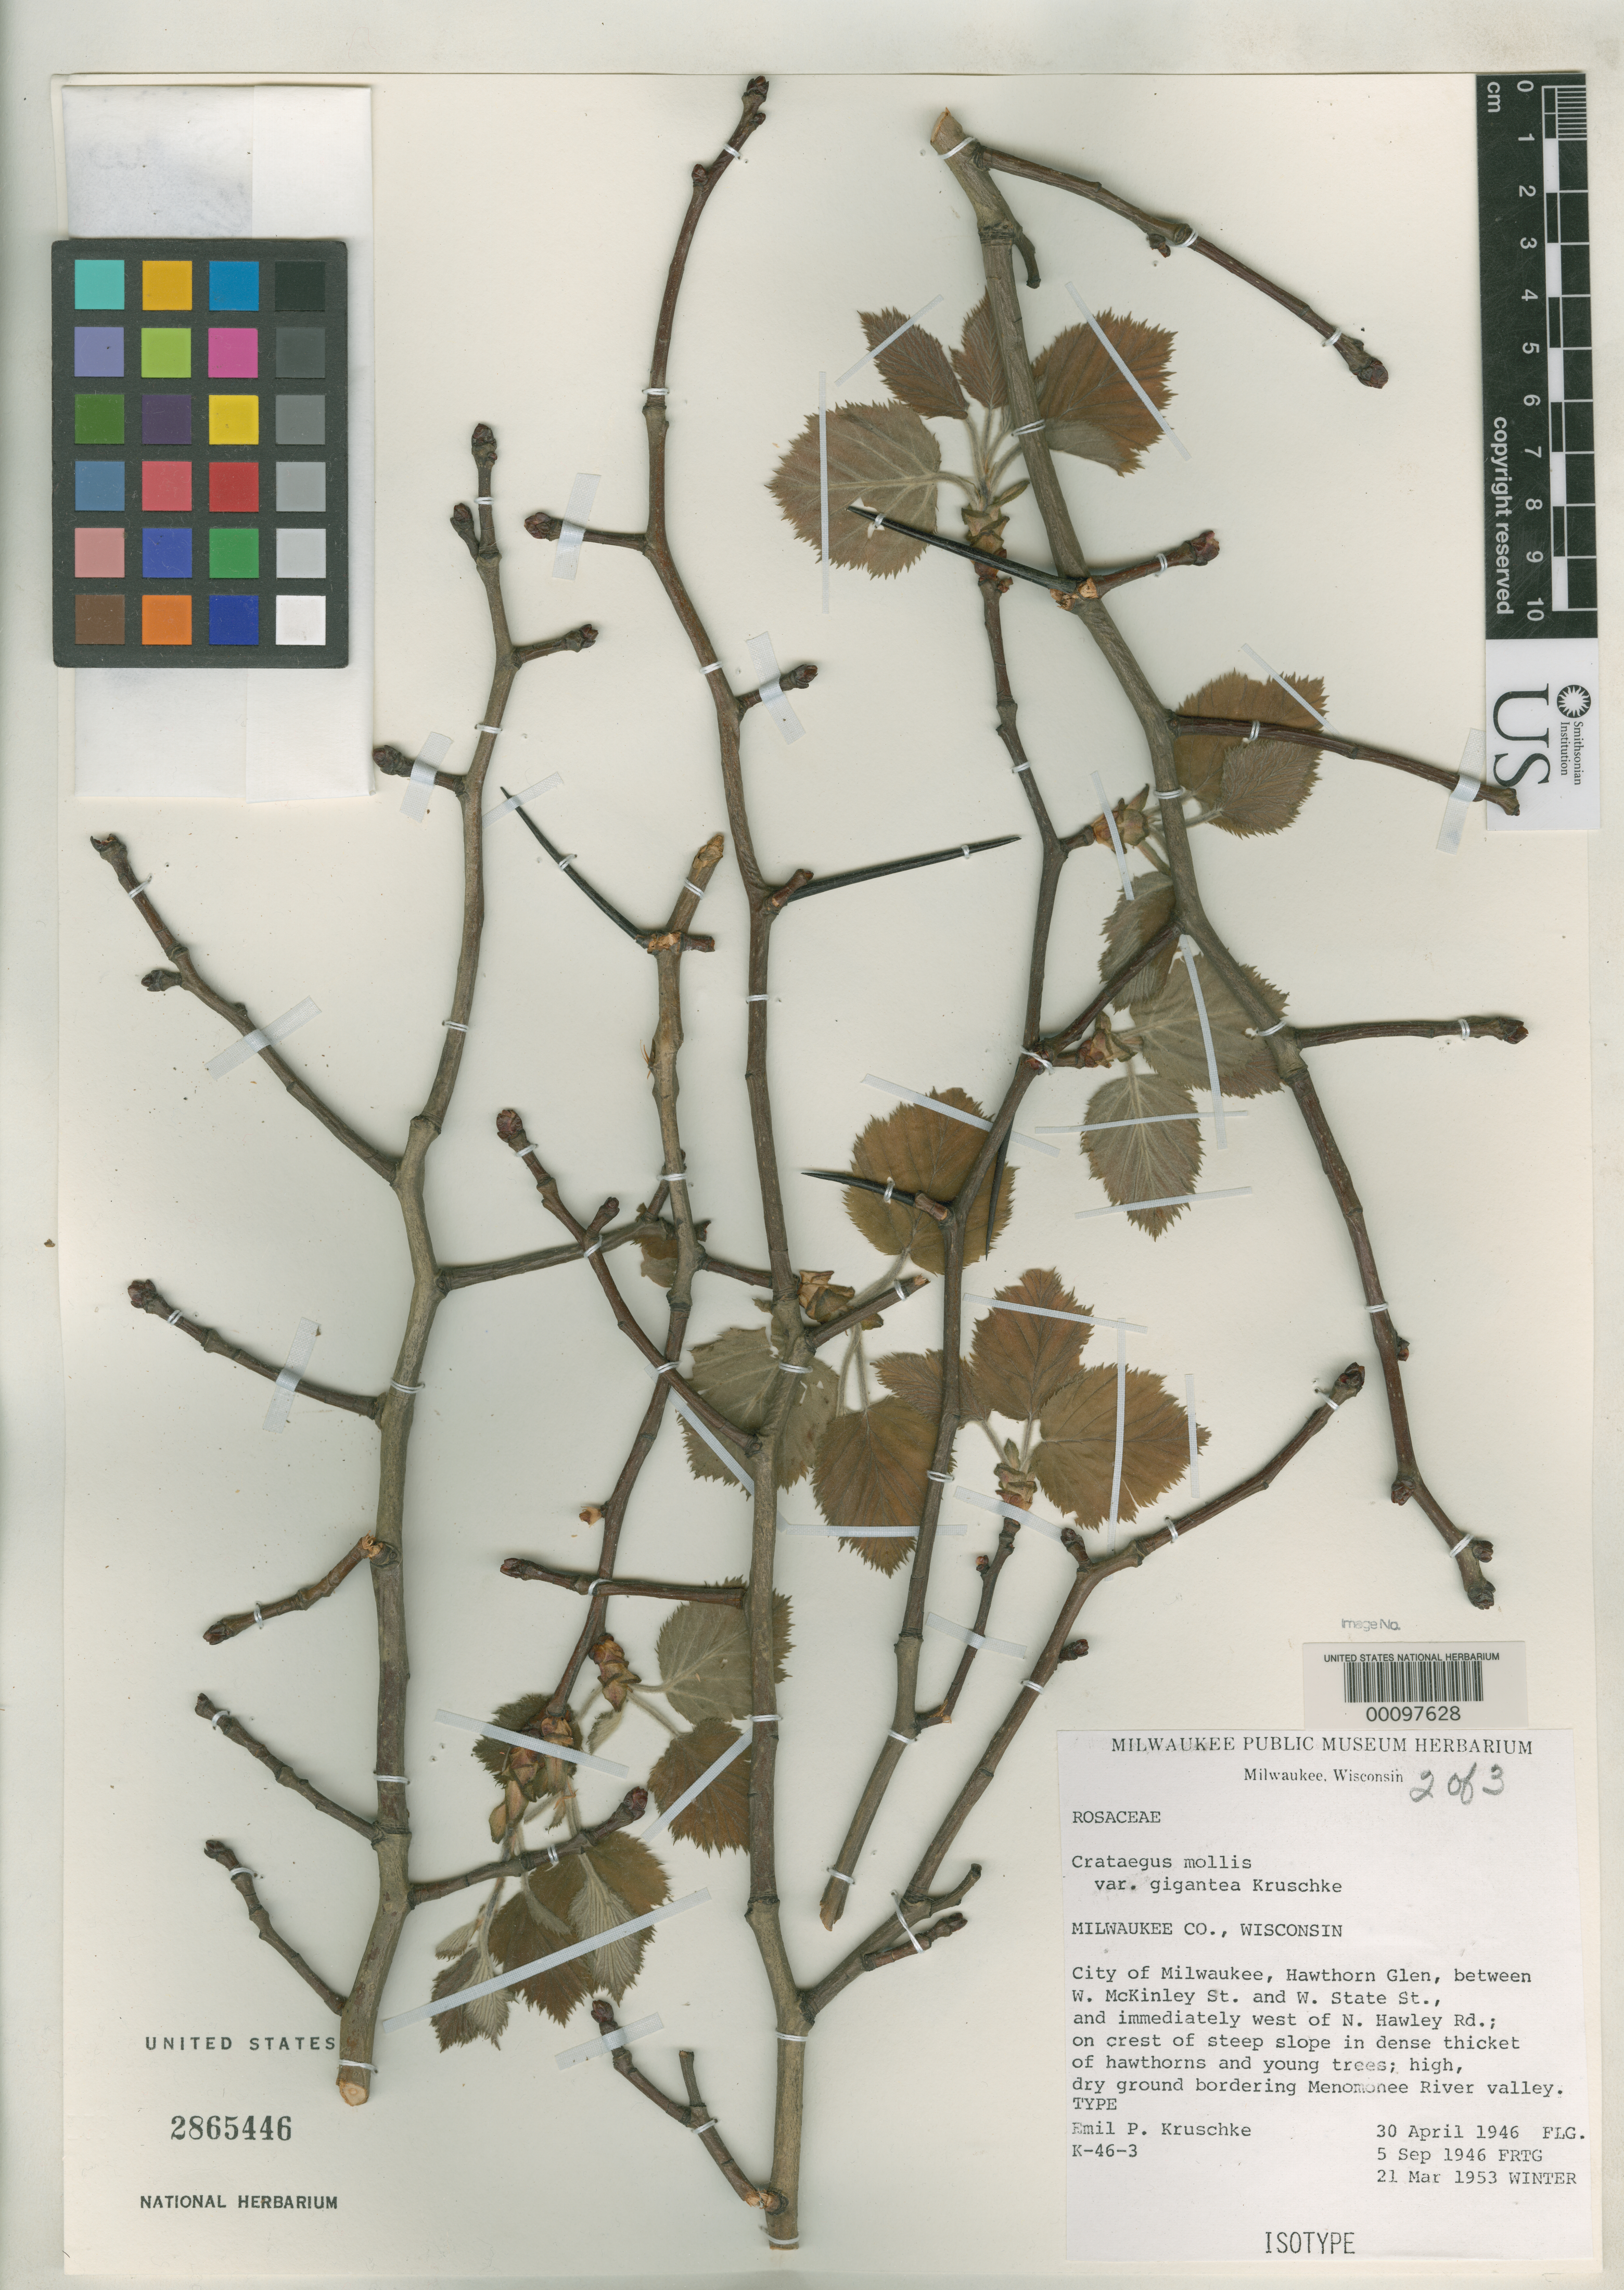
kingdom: Plantae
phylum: Tracheophyta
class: Magnoliopsida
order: Rosales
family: Rosaceae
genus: Crataegus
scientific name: Crataegus mollis var. gigantea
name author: Kruschke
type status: Isotype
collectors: E. Kruschke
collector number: K-46-3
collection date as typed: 05 Sep 1946 and 30 Sep 1946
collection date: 1946-09-05,1946-09-30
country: United States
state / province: Wisconsin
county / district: Milwaukee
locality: Milwaukee at Hawthorn Glen, W. State St. and N. Hawley Rd. at Menomonee River Valley.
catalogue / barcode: US 2865446